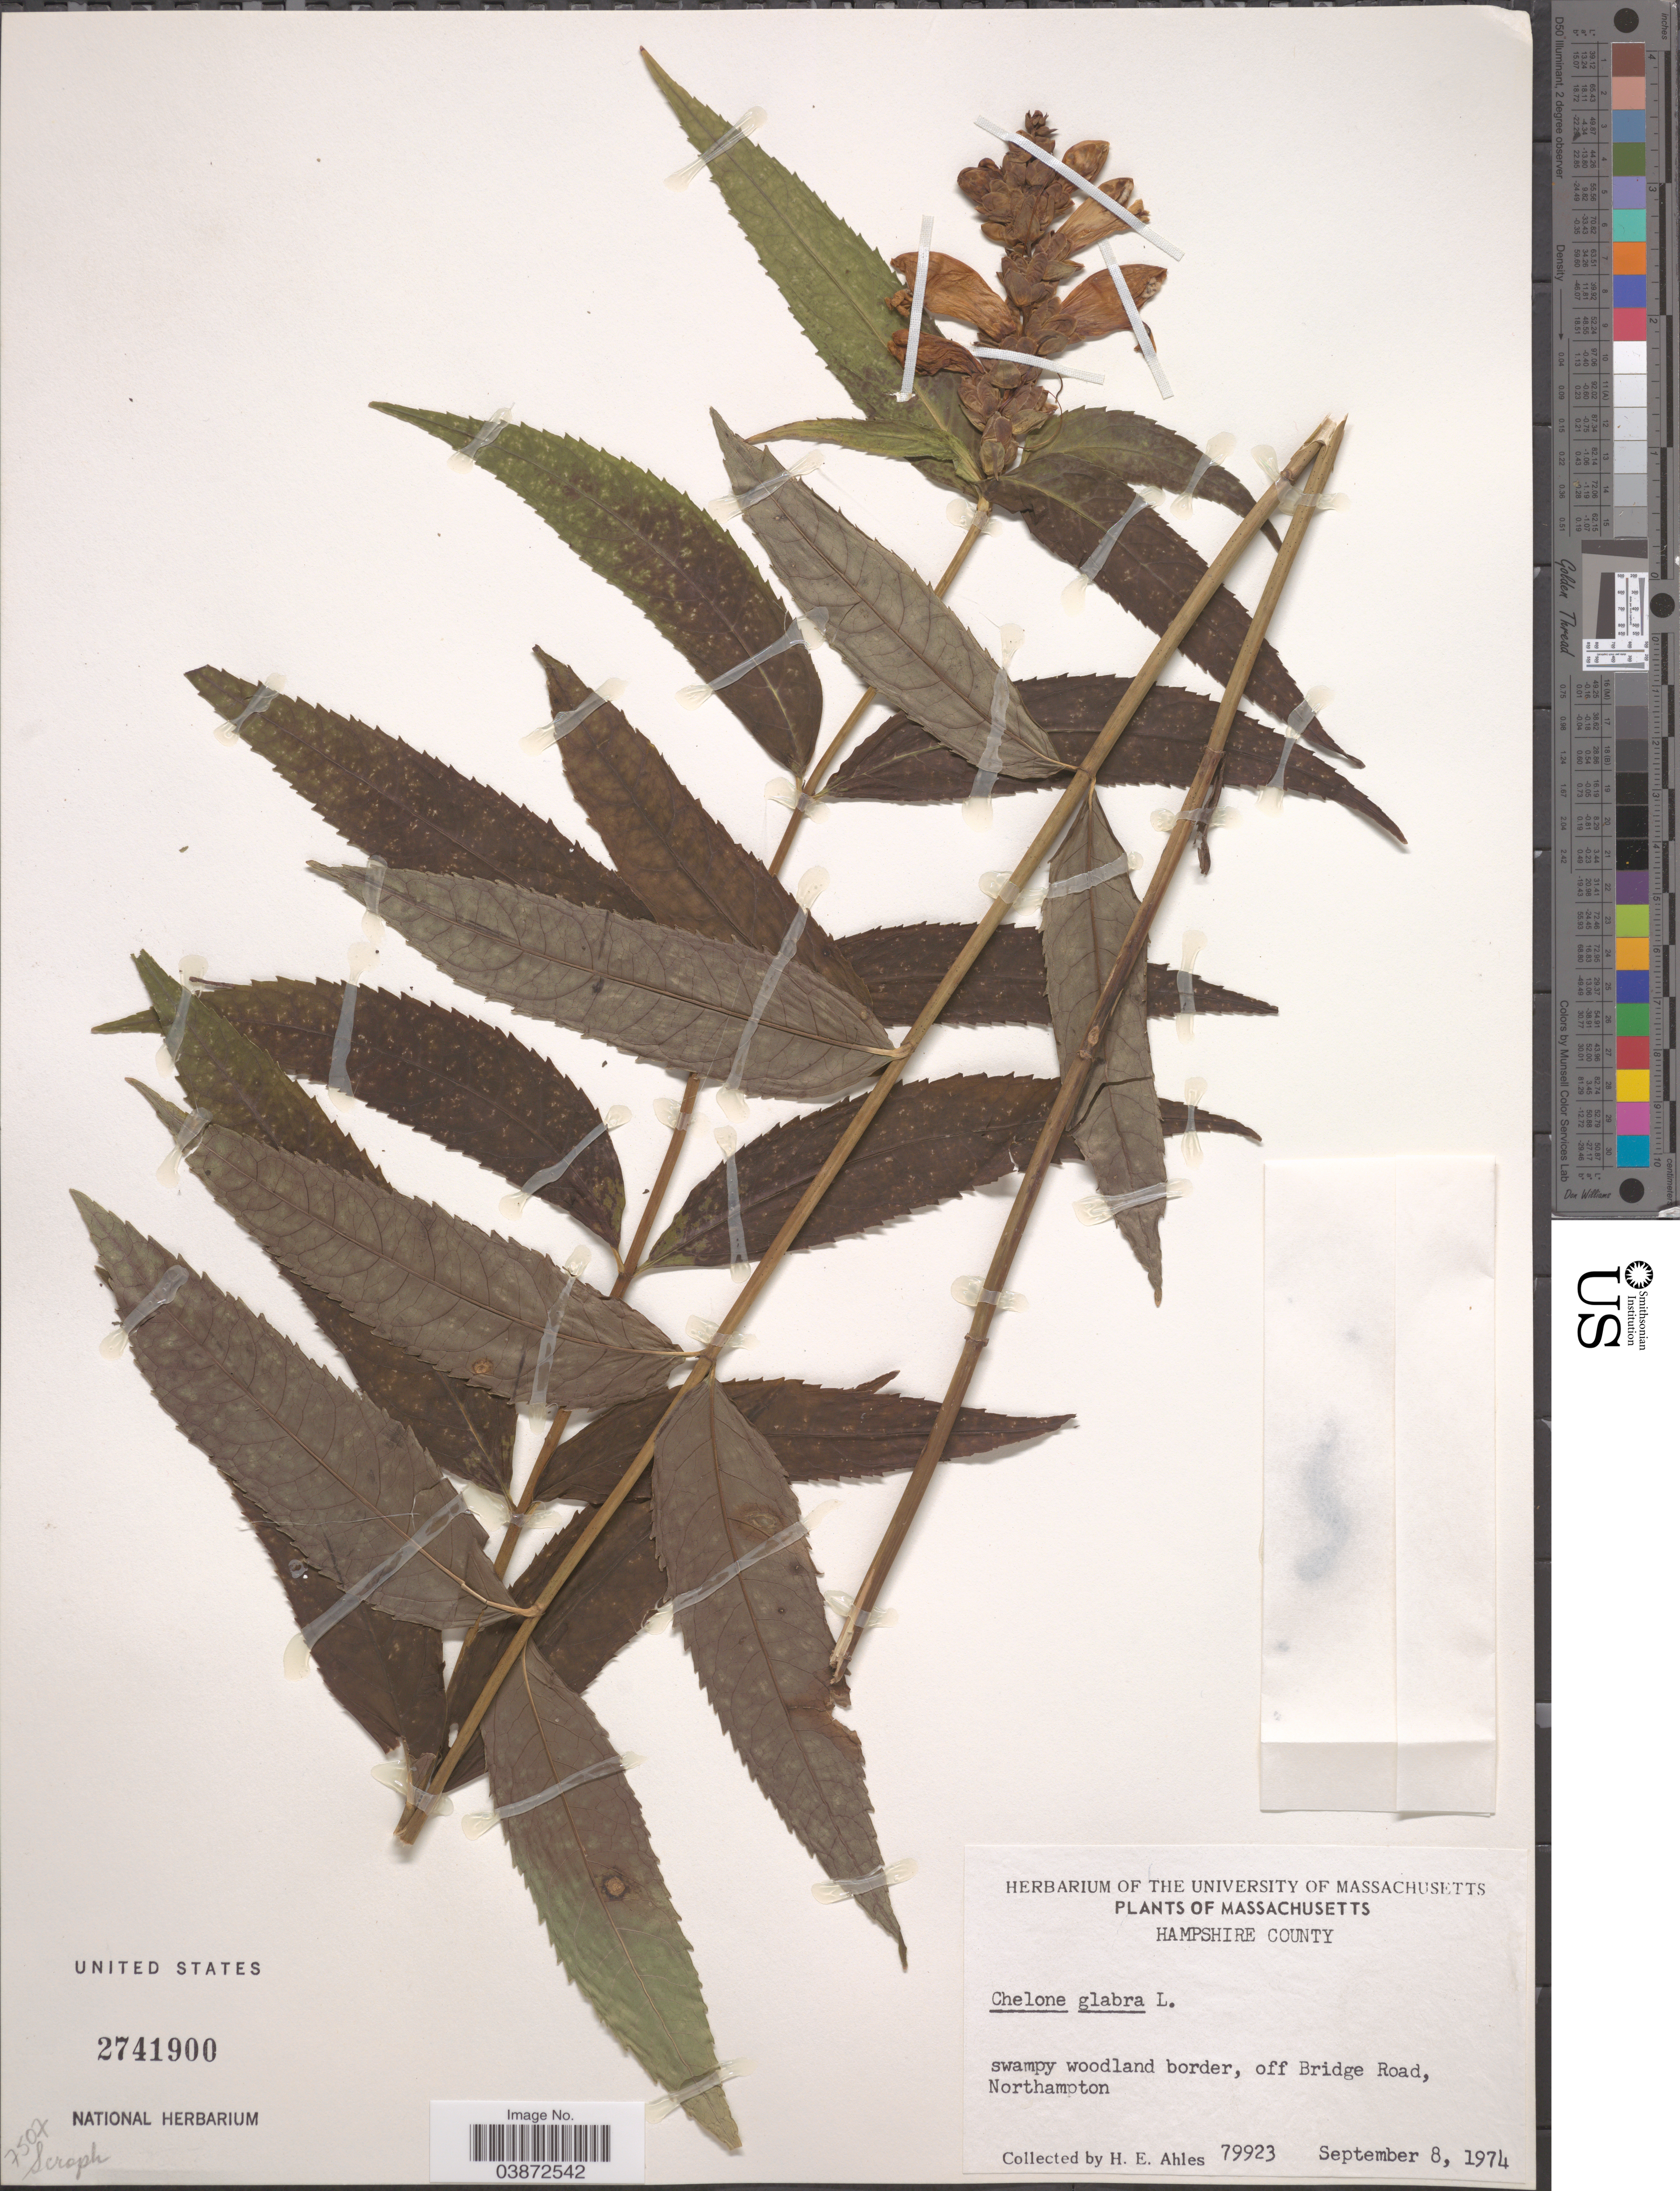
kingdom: Plantae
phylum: Tracheophyta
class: Magnoliopsida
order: Lamiales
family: Plantaginaceae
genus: Chelone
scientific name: Chelone glabra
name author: L.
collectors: H. E. Ahles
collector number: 79923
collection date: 1974-09-08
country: United States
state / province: Massachusetts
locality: Hampshire County. Off Bridge Road, Northampton.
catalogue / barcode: US 2741900